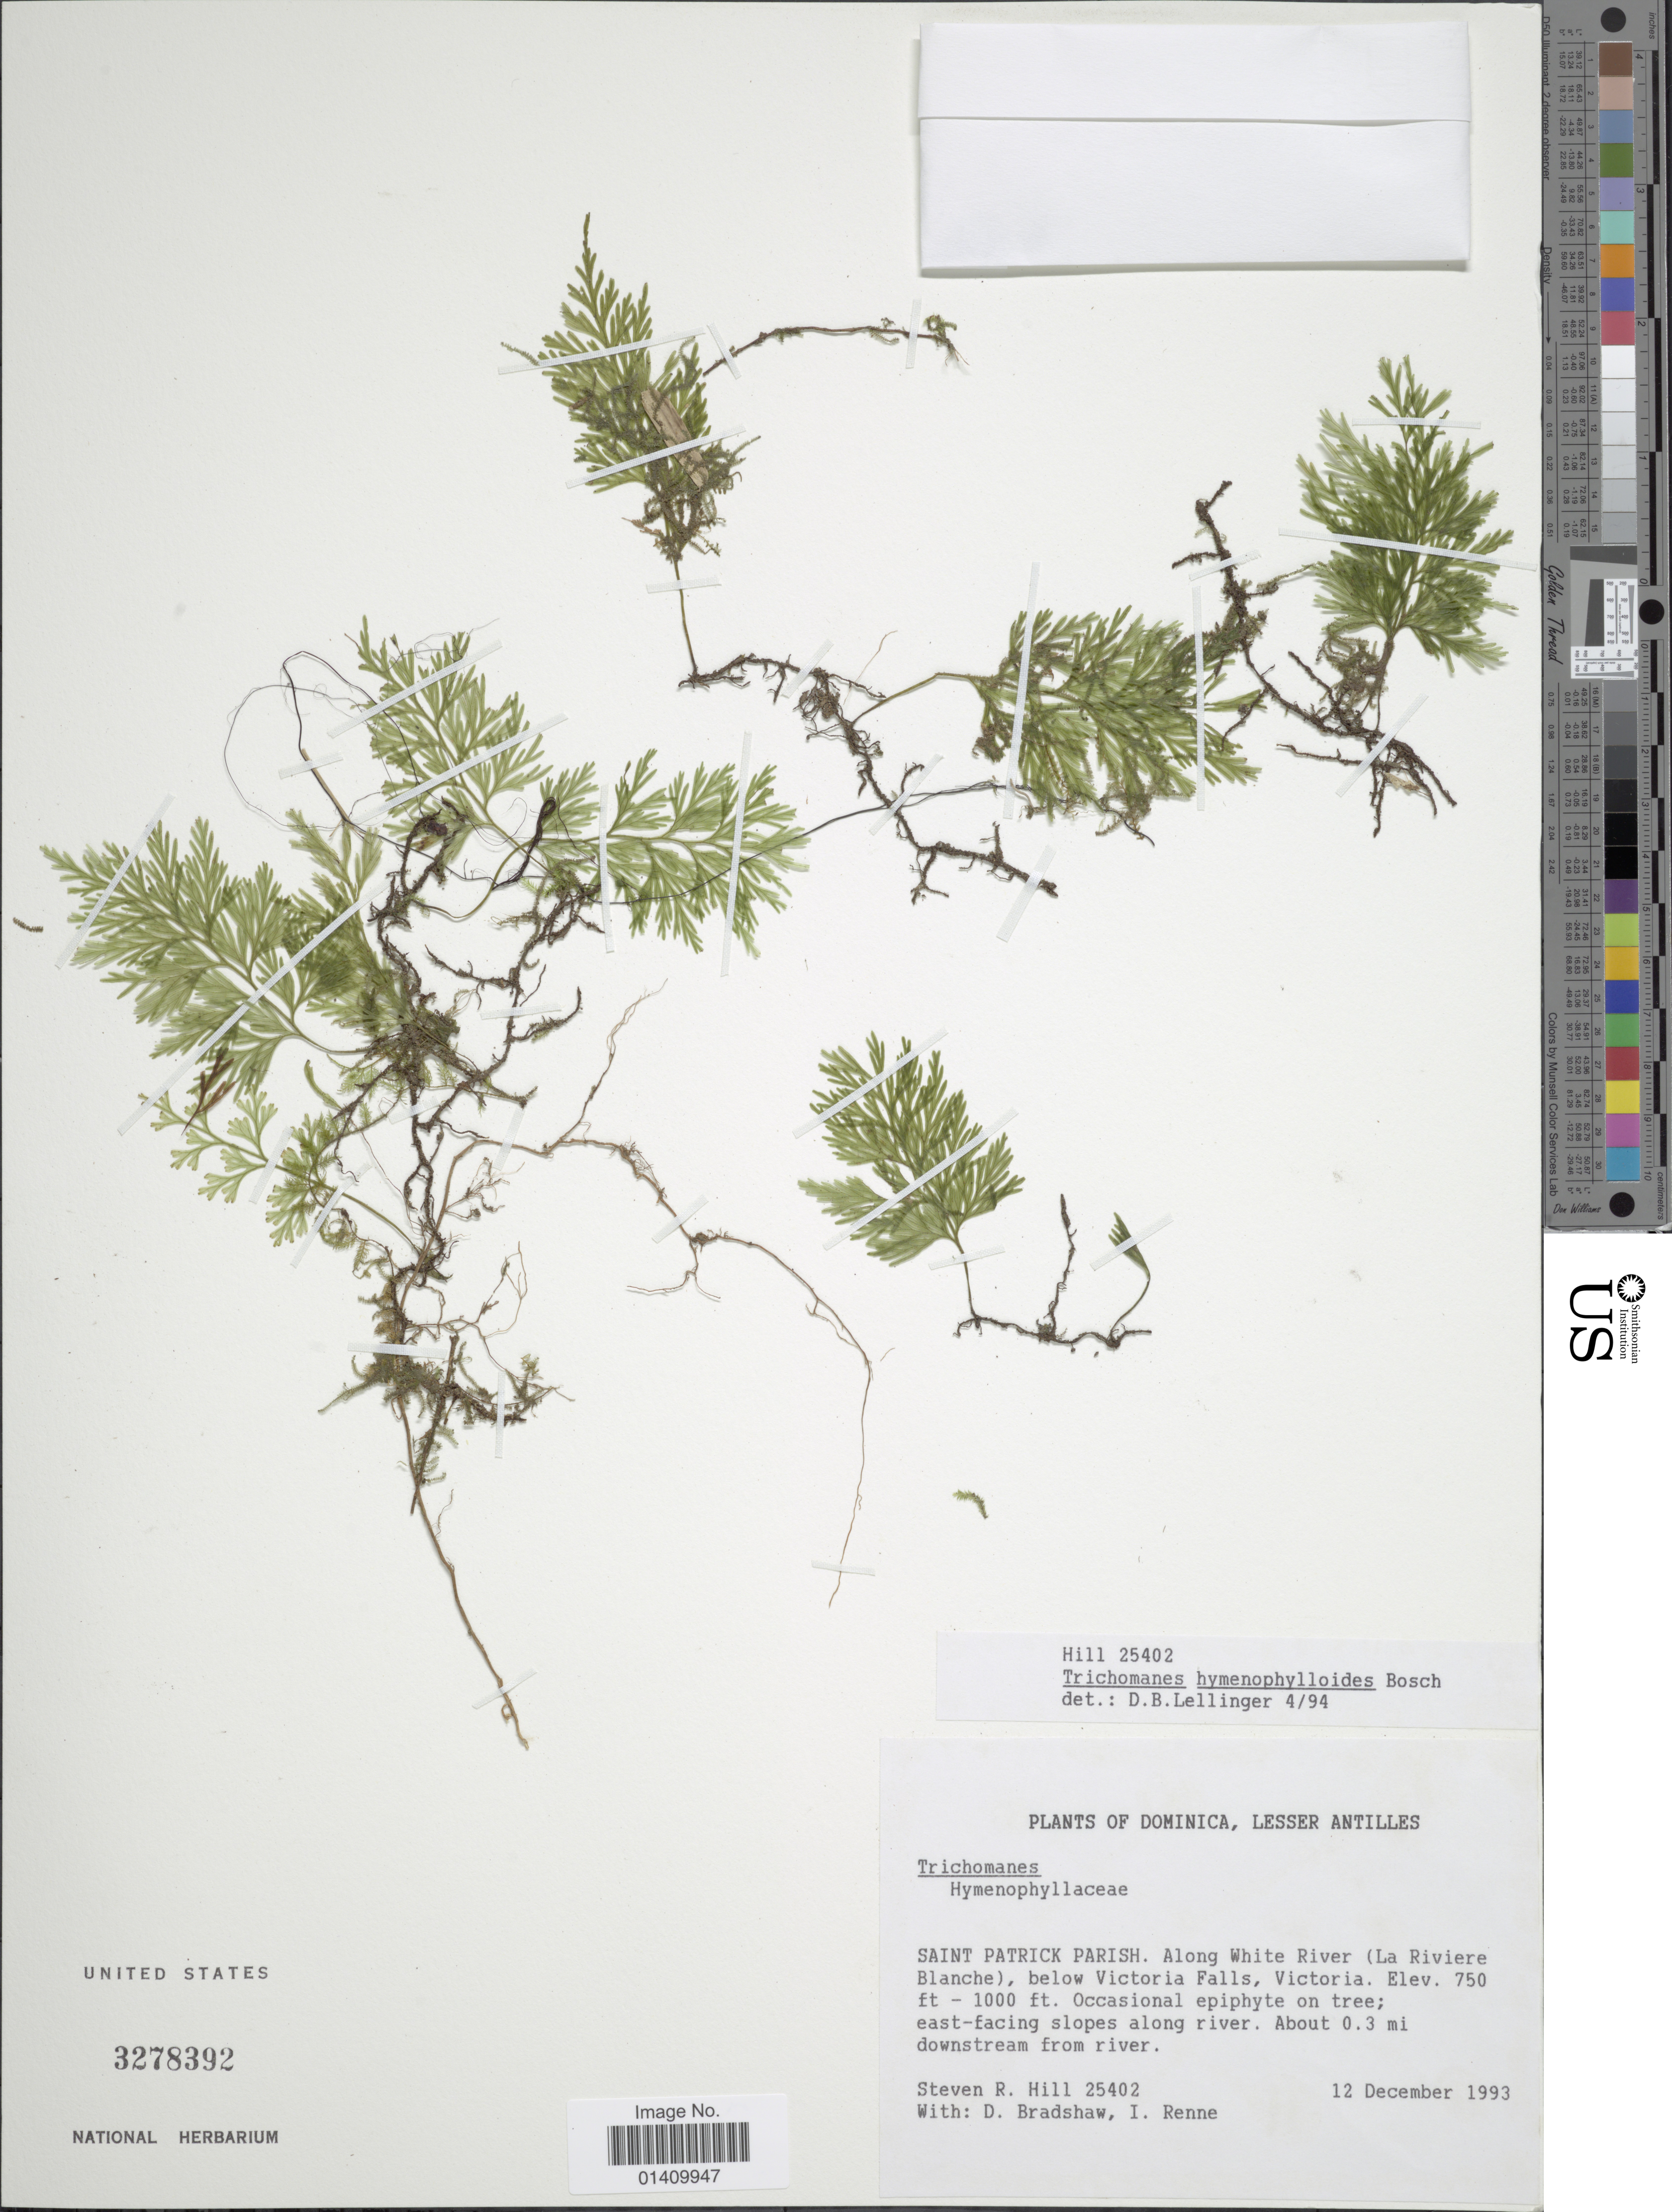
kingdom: Plantae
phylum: Tracheophyta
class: Polypodiopsida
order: Hymenophyllales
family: Hymenophyllaceae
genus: Polyphlebium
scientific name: Polyphlebium hymenophylloides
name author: (Bosch) Ebihara & Dubuisson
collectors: S. R. Hill, D. Bradshaw & I. Renne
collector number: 25402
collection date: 1993-12-12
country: Dominica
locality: Lesser Antilles Saint Patrick parish. ALong white river La Riviere Blanche below Victoria Falls Victoria. east facing slopes along river about 0.3mi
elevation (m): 229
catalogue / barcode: US 3278392